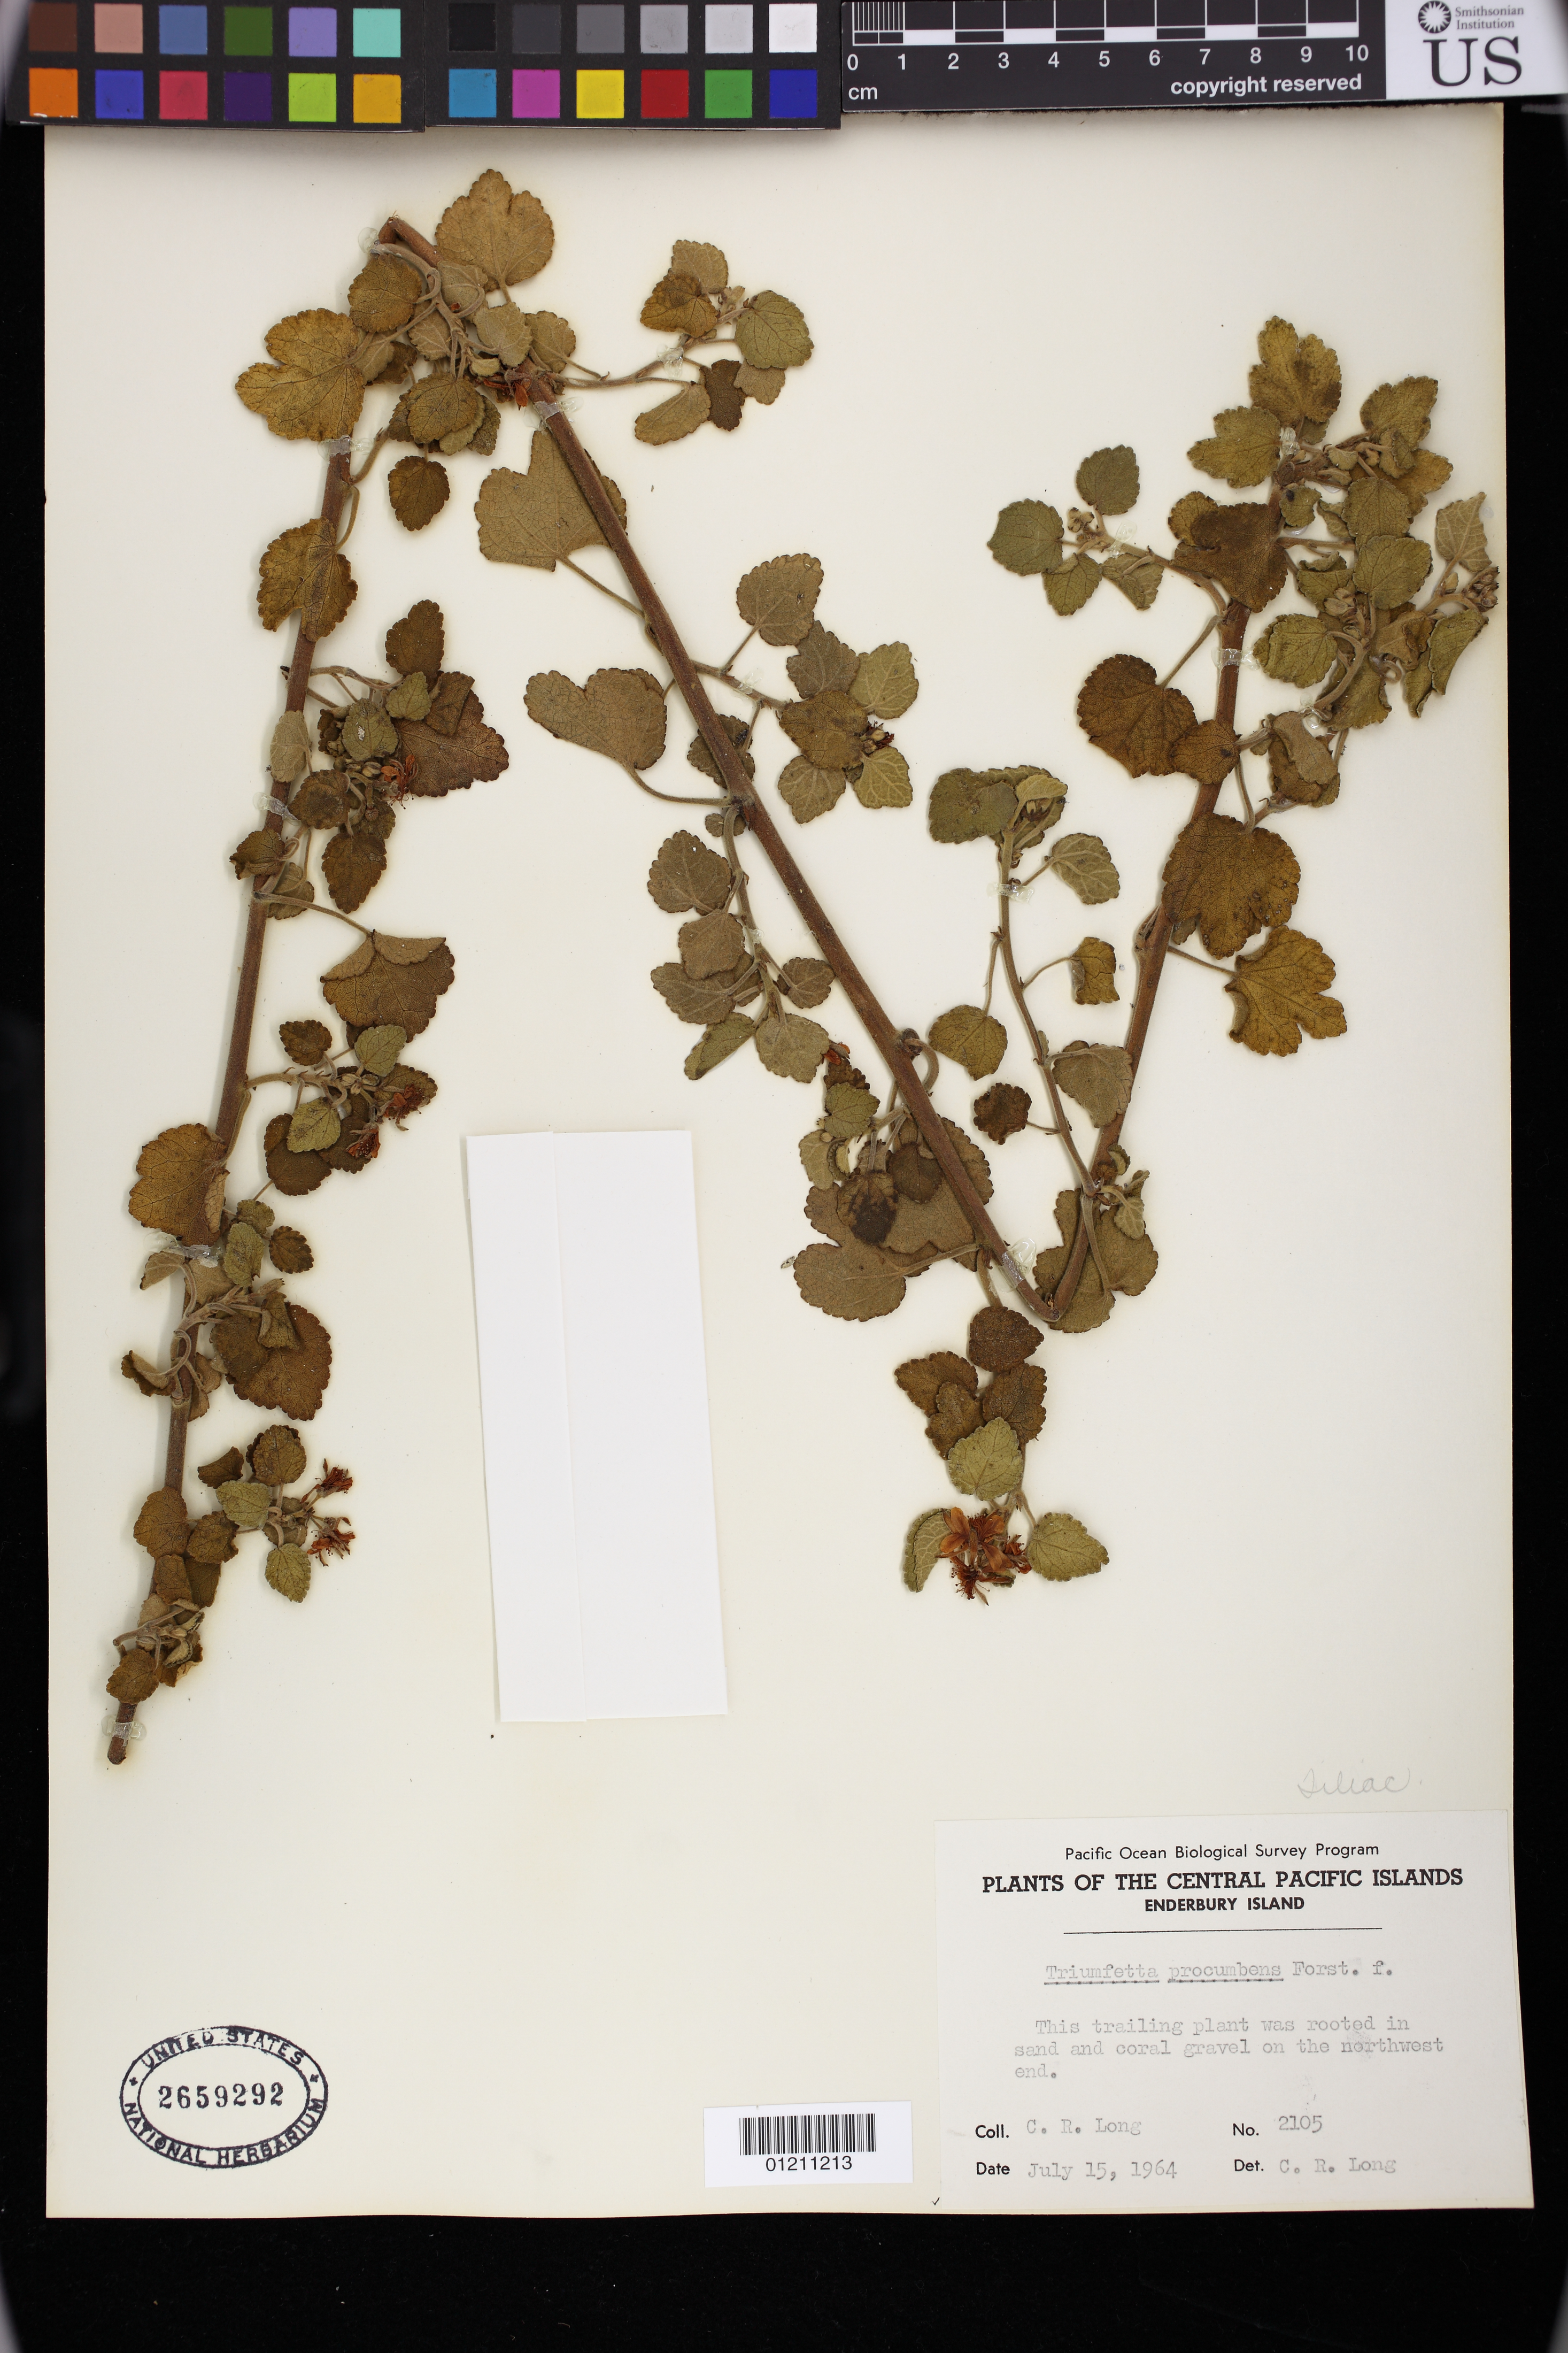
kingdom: Plantae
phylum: Tracheophyta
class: Magnoliopsida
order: Malvales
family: Malvaceae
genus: Triumfetta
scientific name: Triumfetta procumbens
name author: G. Forst.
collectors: C. R. Long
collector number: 2105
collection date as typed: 15 Jul 1964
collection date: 1964-07-15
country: Kiribati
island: Enderbury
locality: Enderbury Island. Rooted in sand coral gravel on the northwest end.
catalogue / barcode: US 2659292